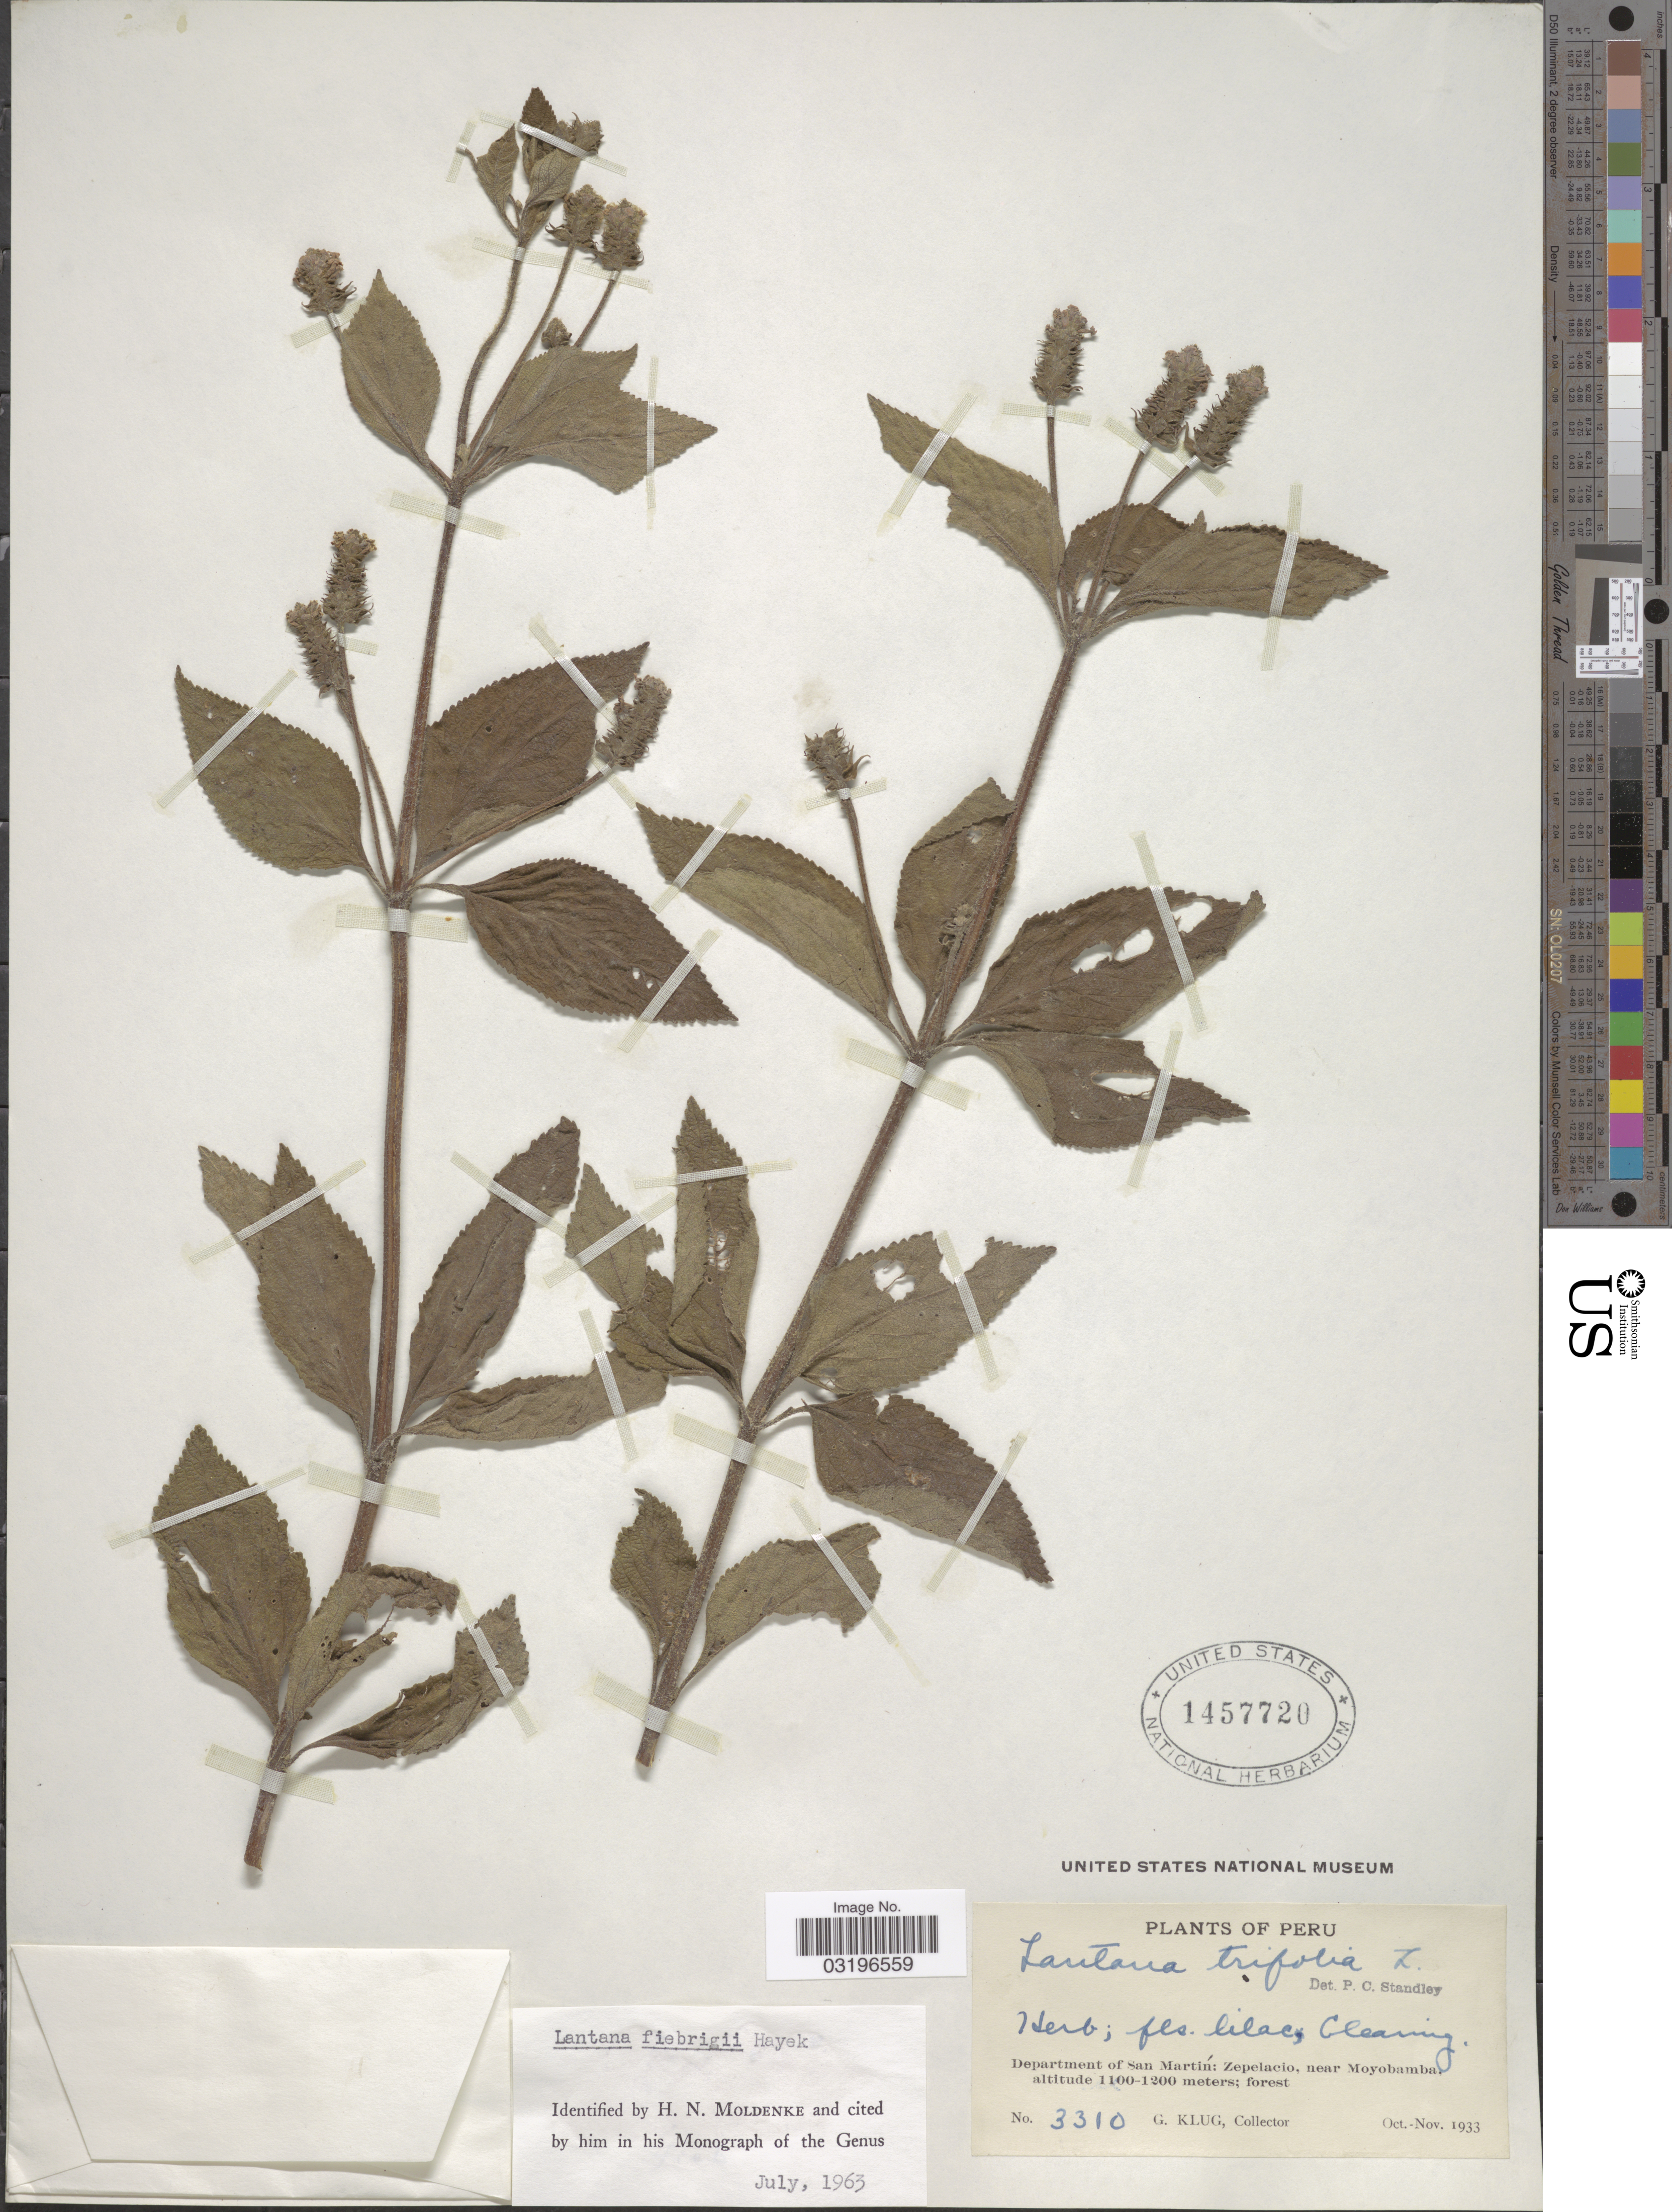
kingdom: Plantae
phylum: Tracheophyta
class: Magnoliopsida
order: Lamiales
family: Verbenaceae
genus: Lantana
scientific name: Lantana fiebrigii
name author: Hayek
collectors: G. Klug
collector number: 3310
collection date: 1933-10/1933-11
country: Peru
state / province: San Martín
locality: Department of San Martín: Zepelacio, near Moyobamba.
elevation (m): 1100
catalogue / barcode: US 1457720